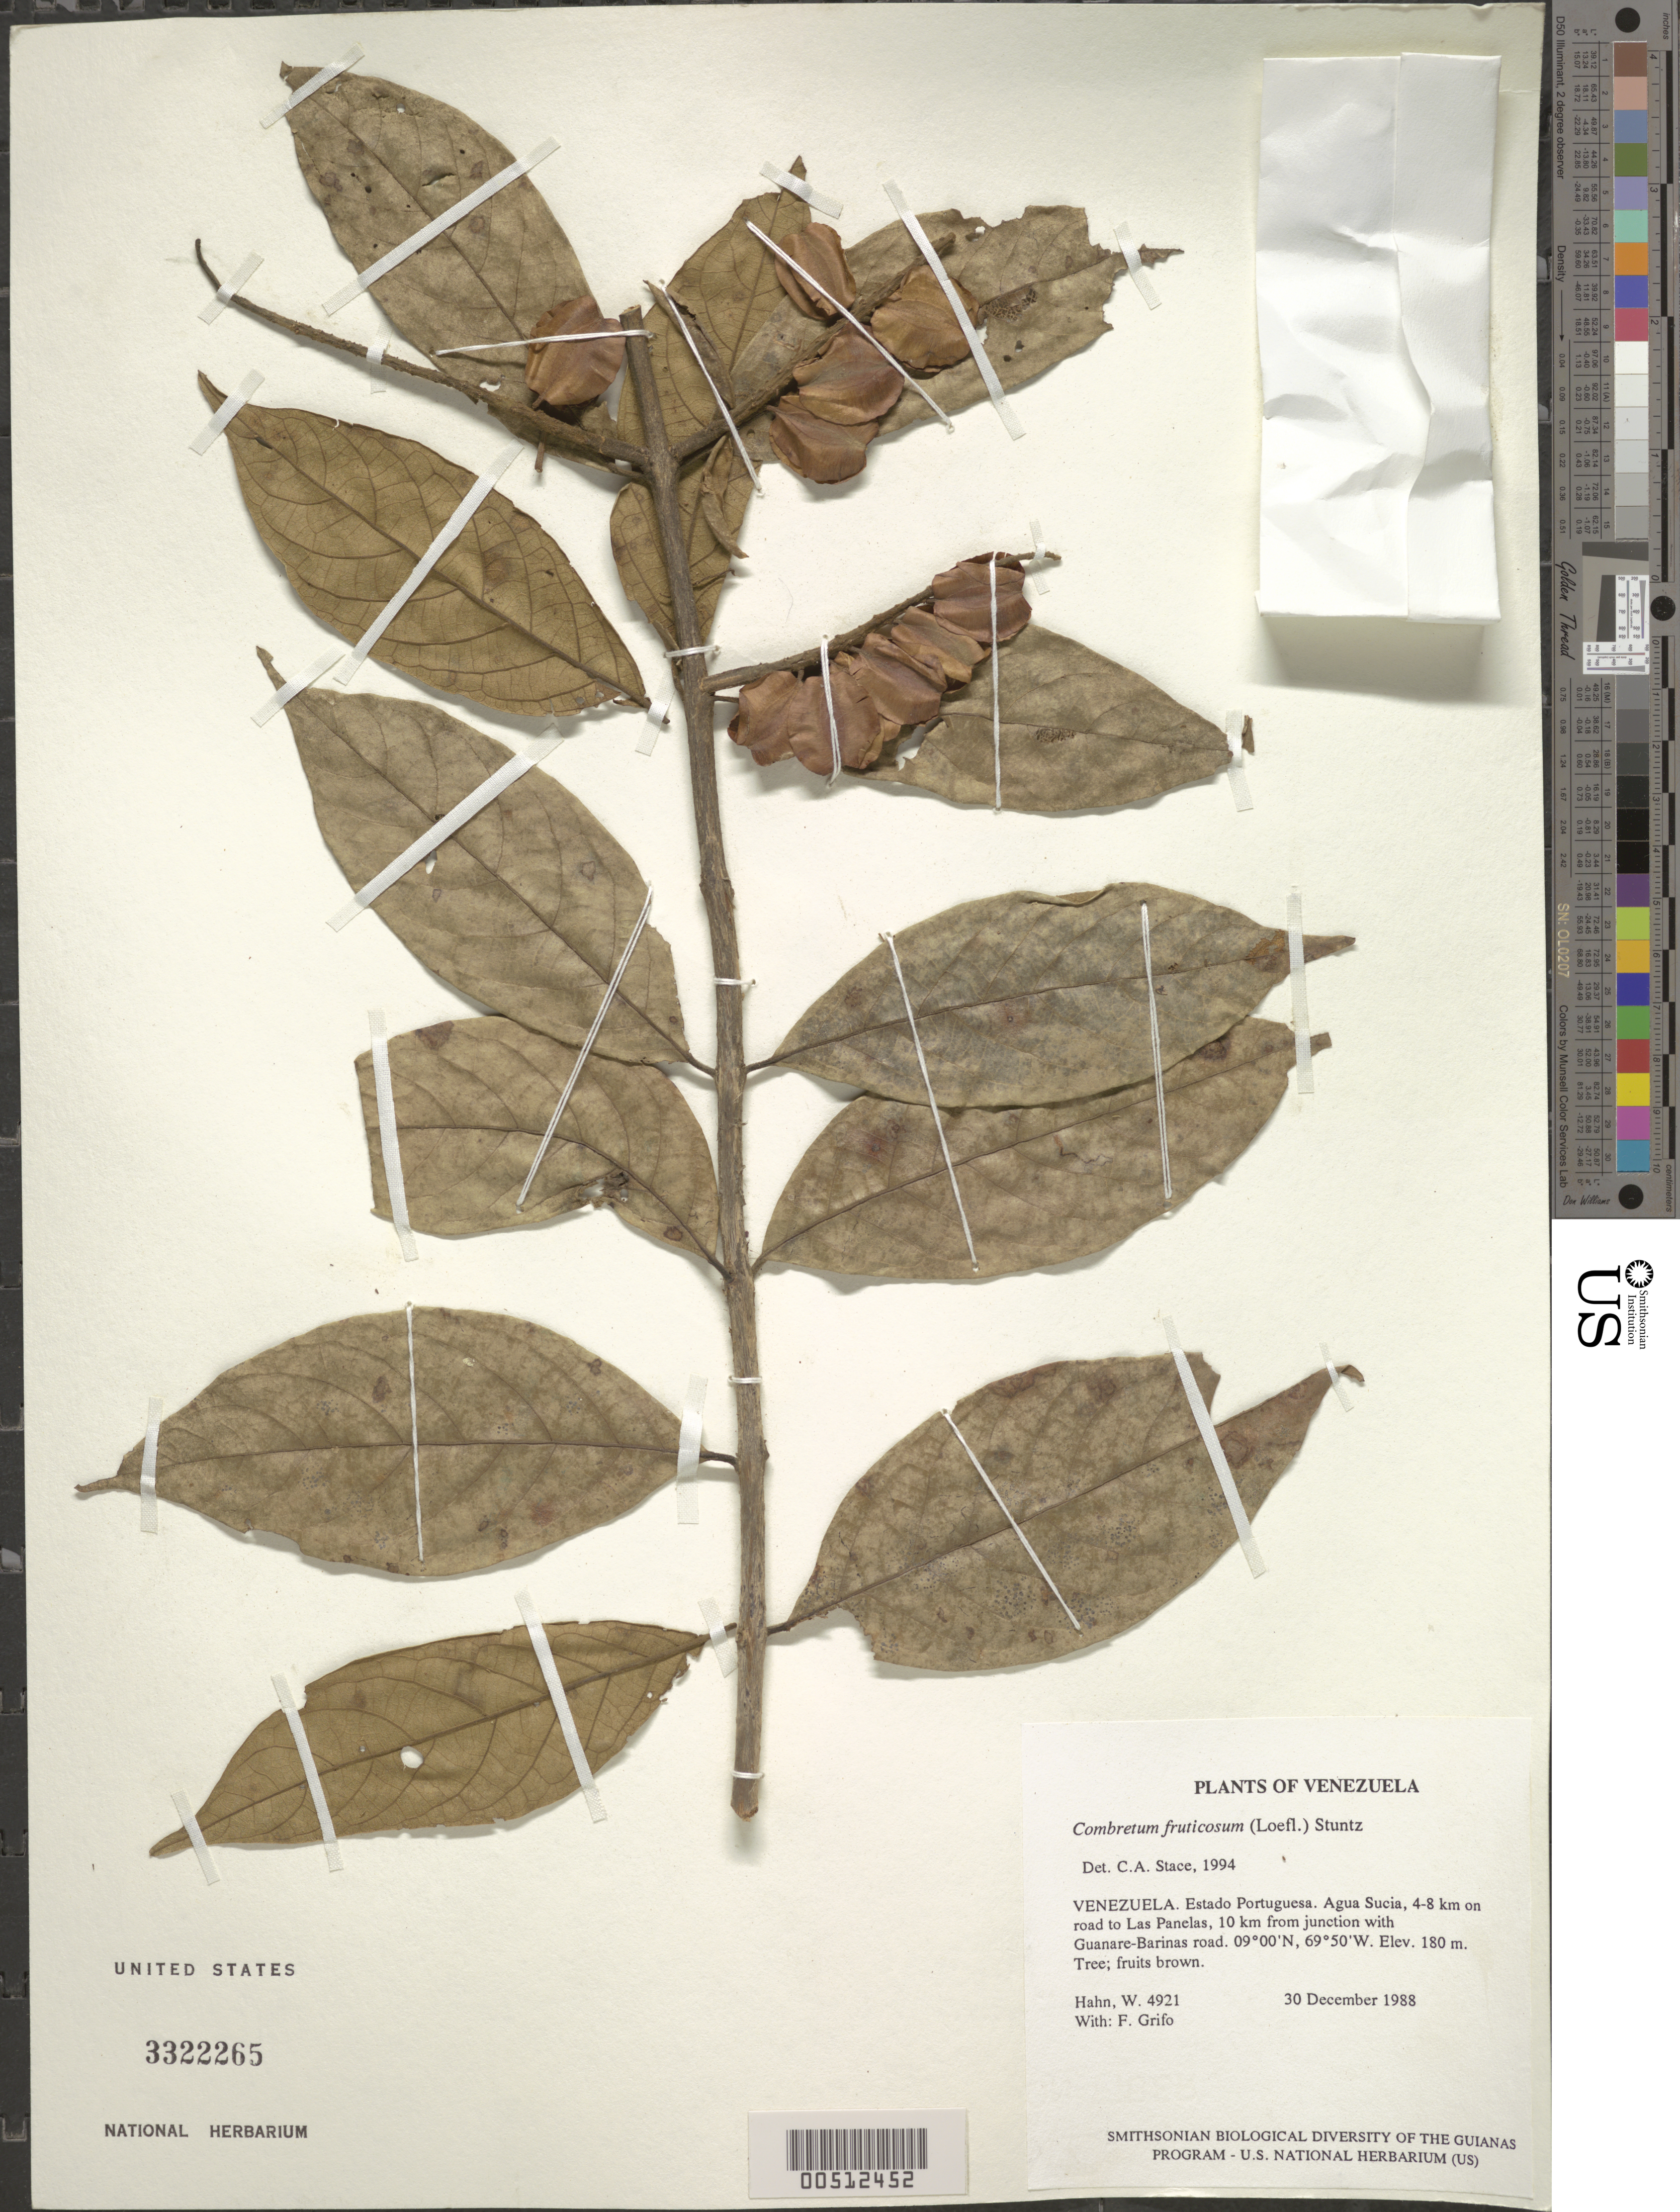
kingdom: Plantae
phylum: Tracheophyta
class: Magnoliopsida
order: Myrtales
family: Combretaceae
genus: Combretum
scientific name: Combretum fruticosum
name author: (Loefl.) Stuntz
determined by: Stace, C. A.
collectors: W. Hahn & F. Grifo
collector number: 4921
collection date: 1988-12-30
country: Venezuela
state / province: Portuguesa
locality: Agua Sucia, 4-8 km on road to Las Panelas, 10 km from junction with Guanare-Barinas road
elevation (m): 180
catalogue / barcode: US 3322265